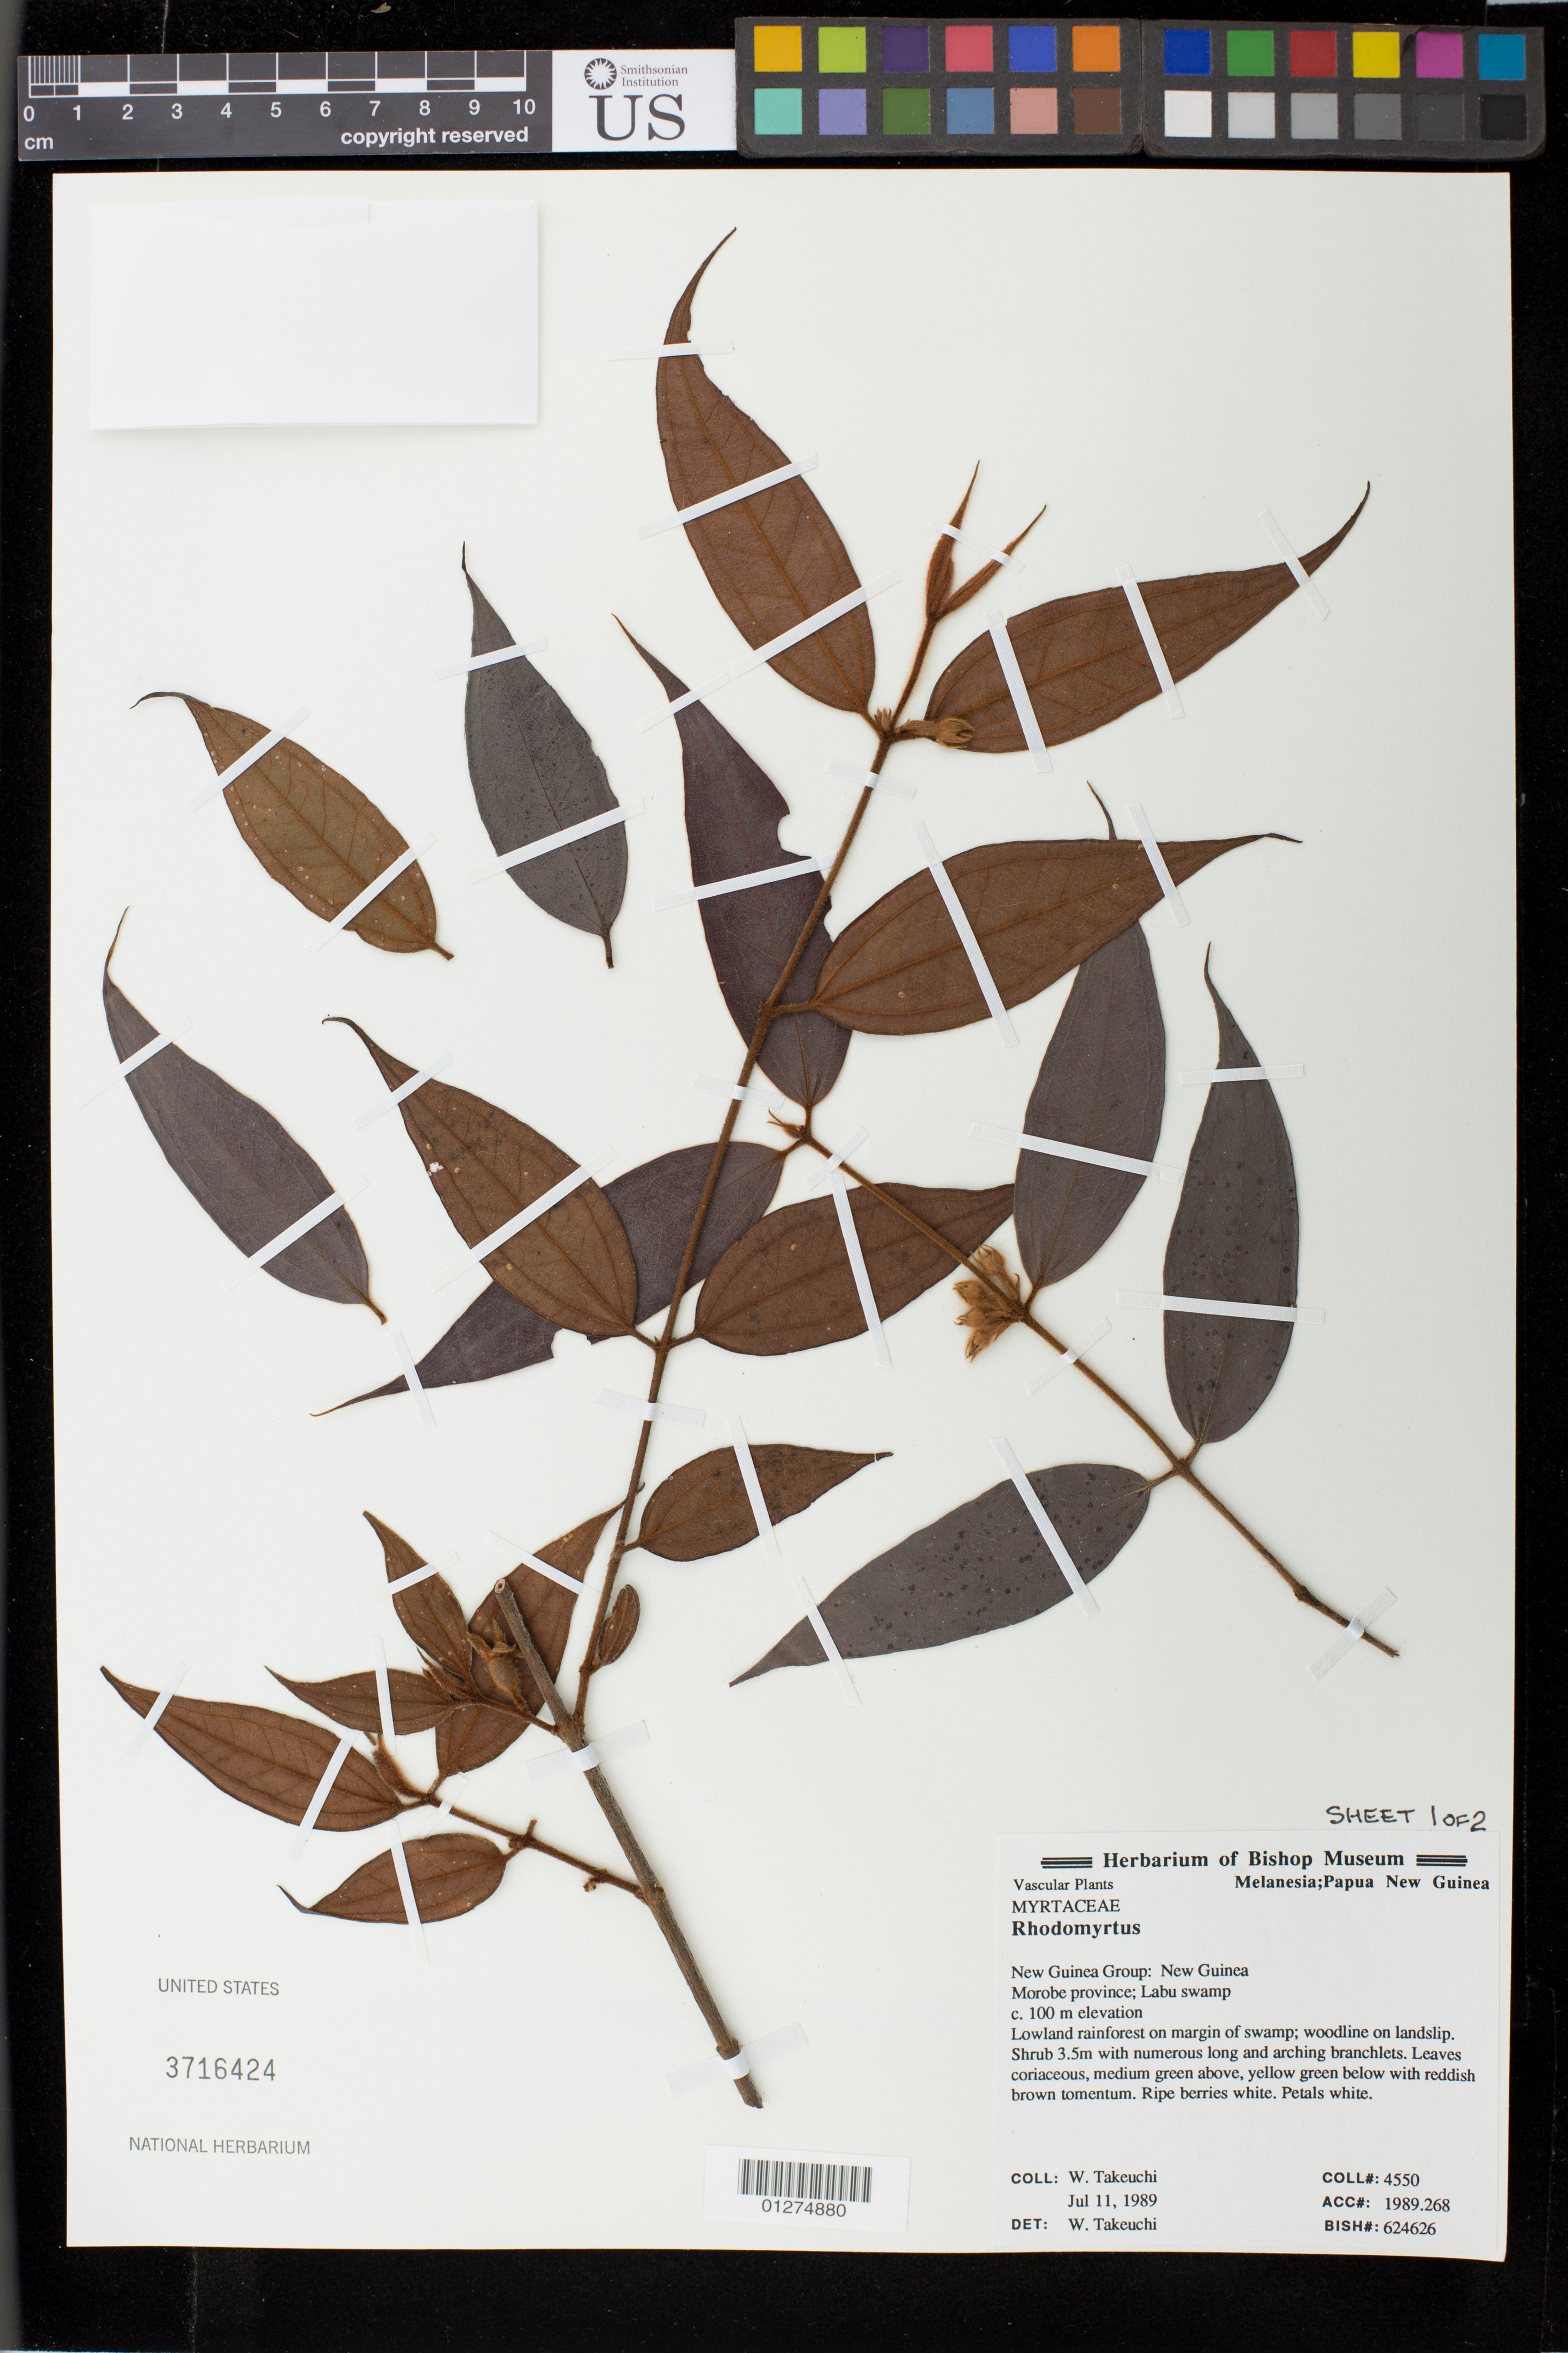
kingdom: Plantae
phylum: Tracheophyta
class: Magnoliopsida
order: Myrtales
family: Myrtaceae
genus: Rhodomyrtus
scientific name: Rhodomyrtus sp.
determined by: Takeuchi, W.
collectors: W. N. Takeuchi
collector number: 45550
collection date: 1989-07-11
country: Papua New Guinea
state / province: Morobe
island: New Guinea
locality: Labu swamp.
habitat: lowland rainforest on margin of swamp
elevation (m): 100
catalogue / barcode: US 3716424